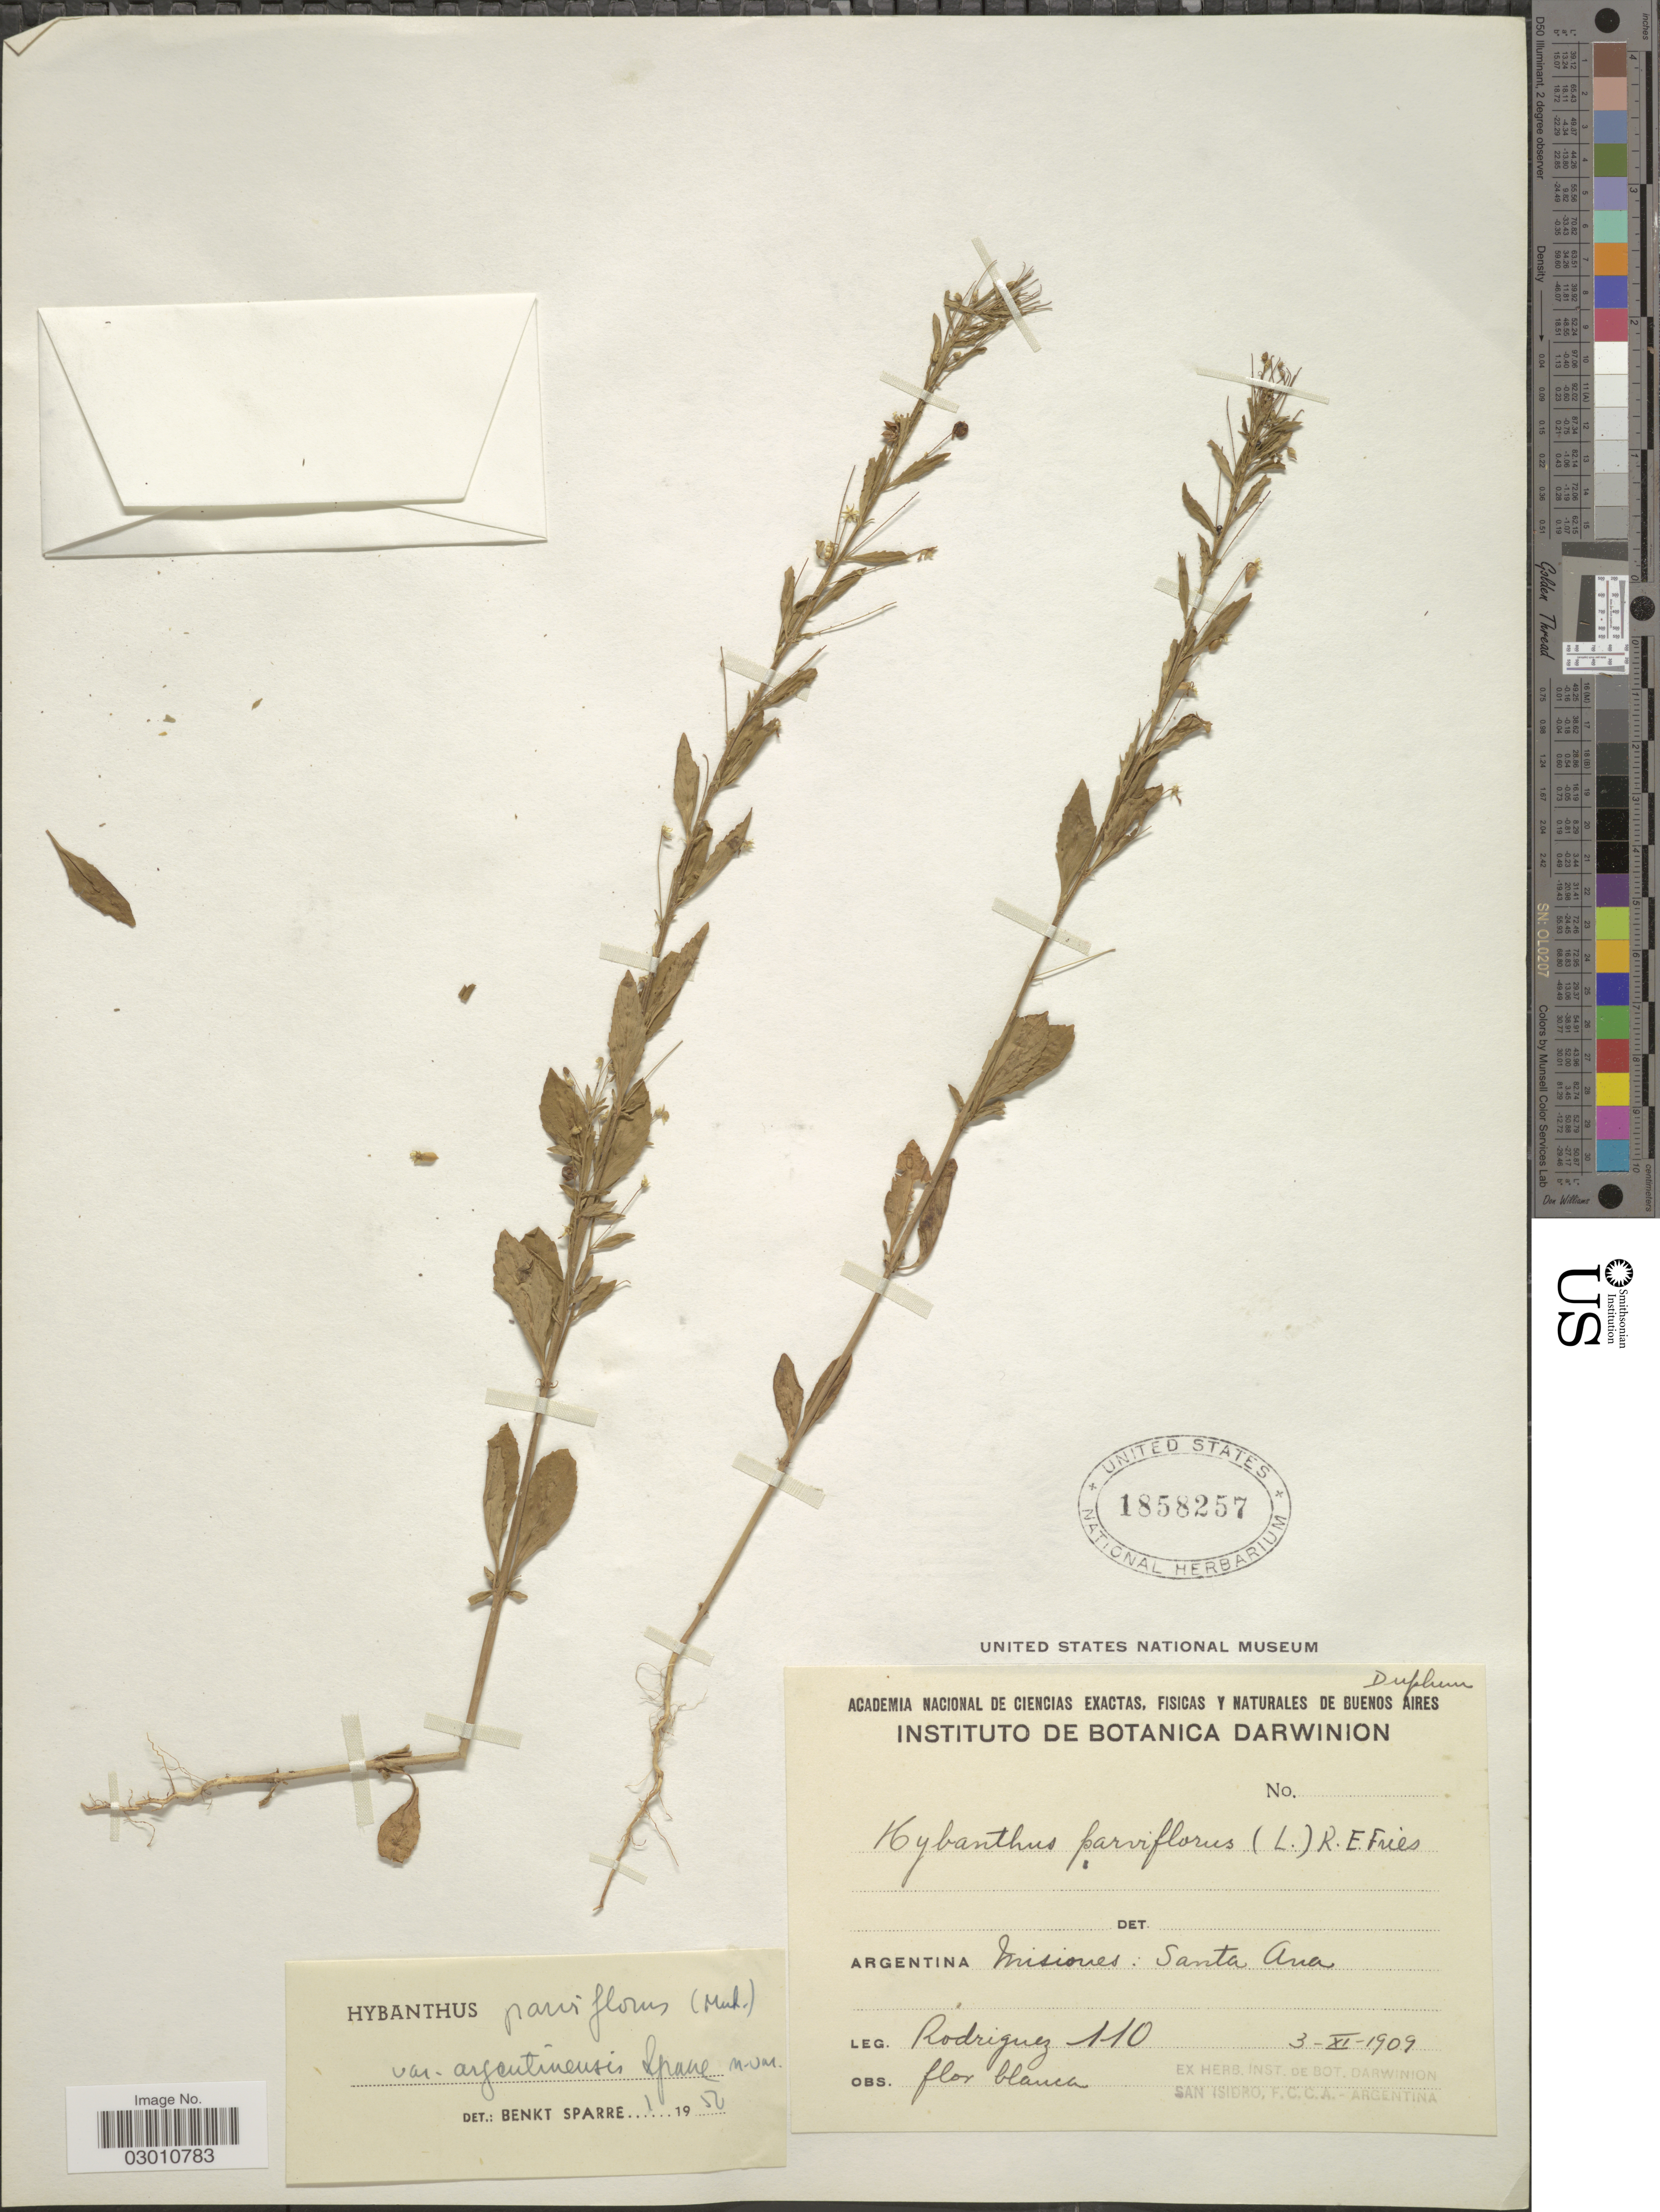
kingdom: Plantae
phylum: Tracheophyta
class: Magnoliopsida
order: Malpighiales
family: Violaceae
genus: Pombalia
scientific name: Pombalia parviflora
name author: (L. f.) Paula-Souza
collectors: Rodriguez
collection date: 1909-11-03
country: Argentina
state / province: Misiones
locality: Sana Ana.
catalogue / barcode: US 1858257